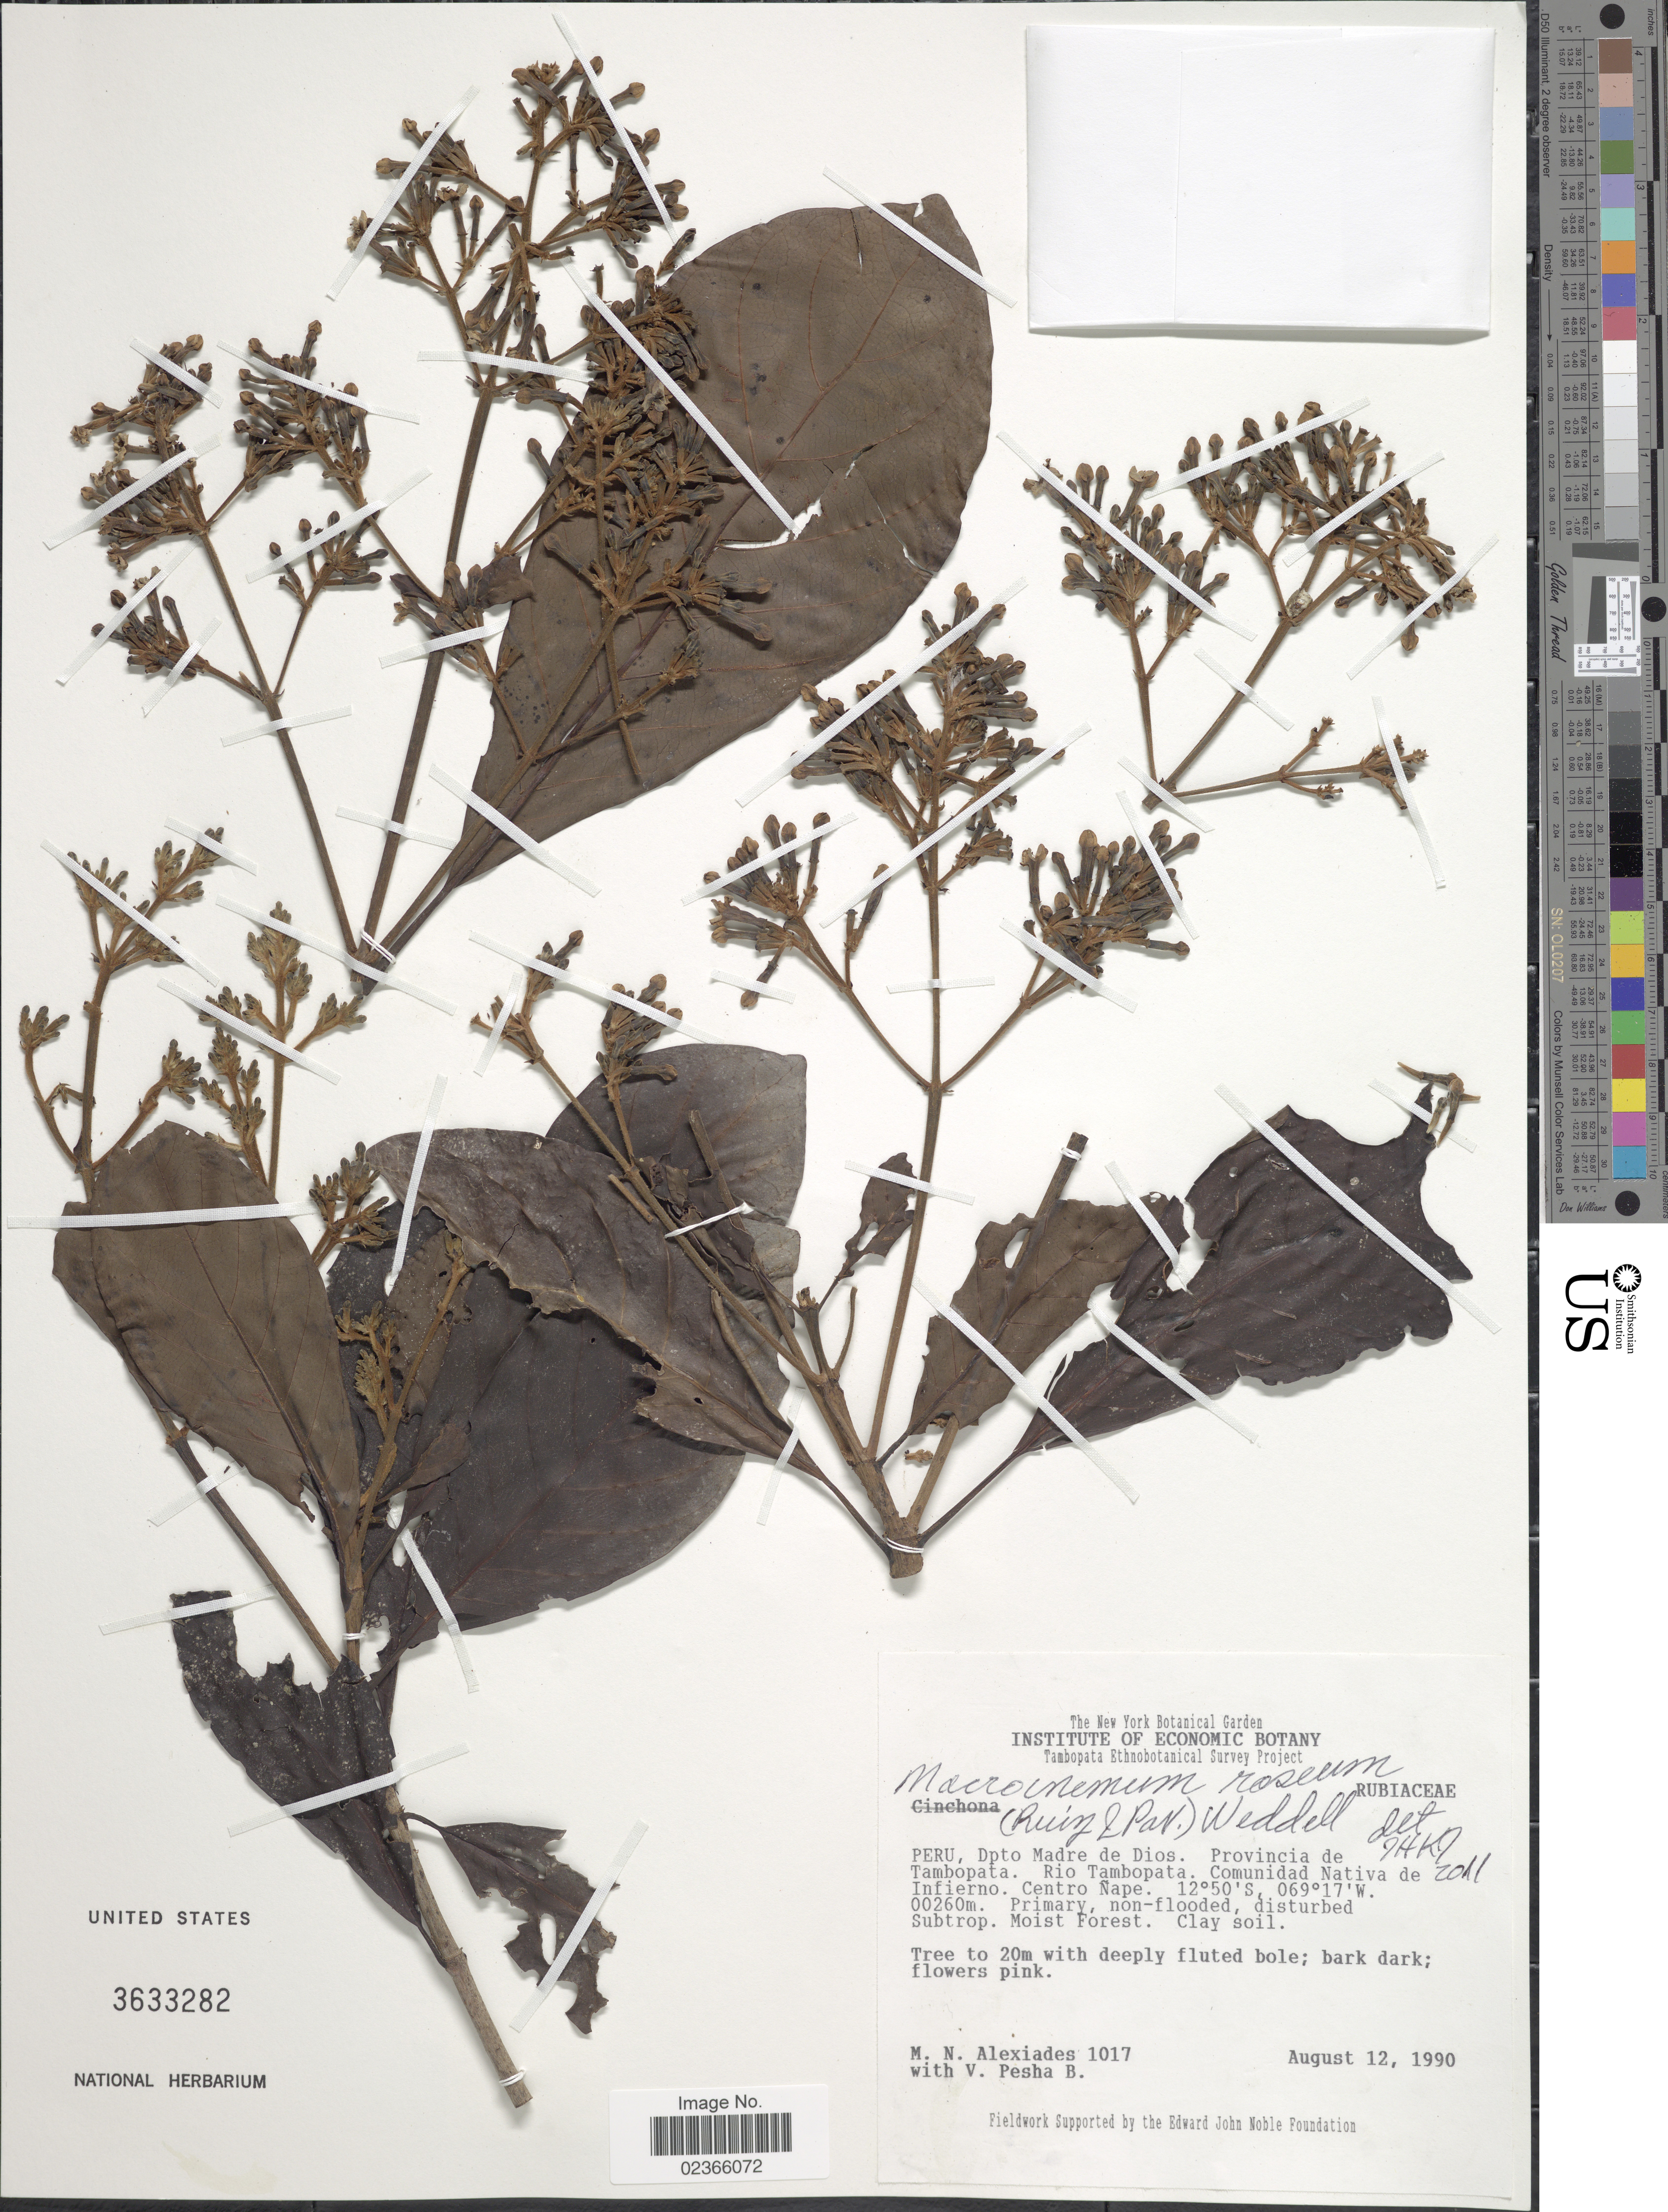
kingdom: Plantae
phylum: Tracheophyta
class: Magnoliopsida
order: Gentianales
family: Rubiaceae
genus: Macrocnemum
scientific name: Macrocnemum roseum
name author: (Ruiz & Pav.) Wedd.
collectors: M. Alexiades & V. Pesha Baca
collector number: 1017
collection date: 1990-08-12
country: Peru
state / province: Madre de Dios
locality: Peru, Dpto Madre de Dios. Provincia de Tambopata. Rio Tambopata. Comunidad Nativa de Infierno, Centro Nape.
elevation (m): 260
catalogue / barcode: US 3633282